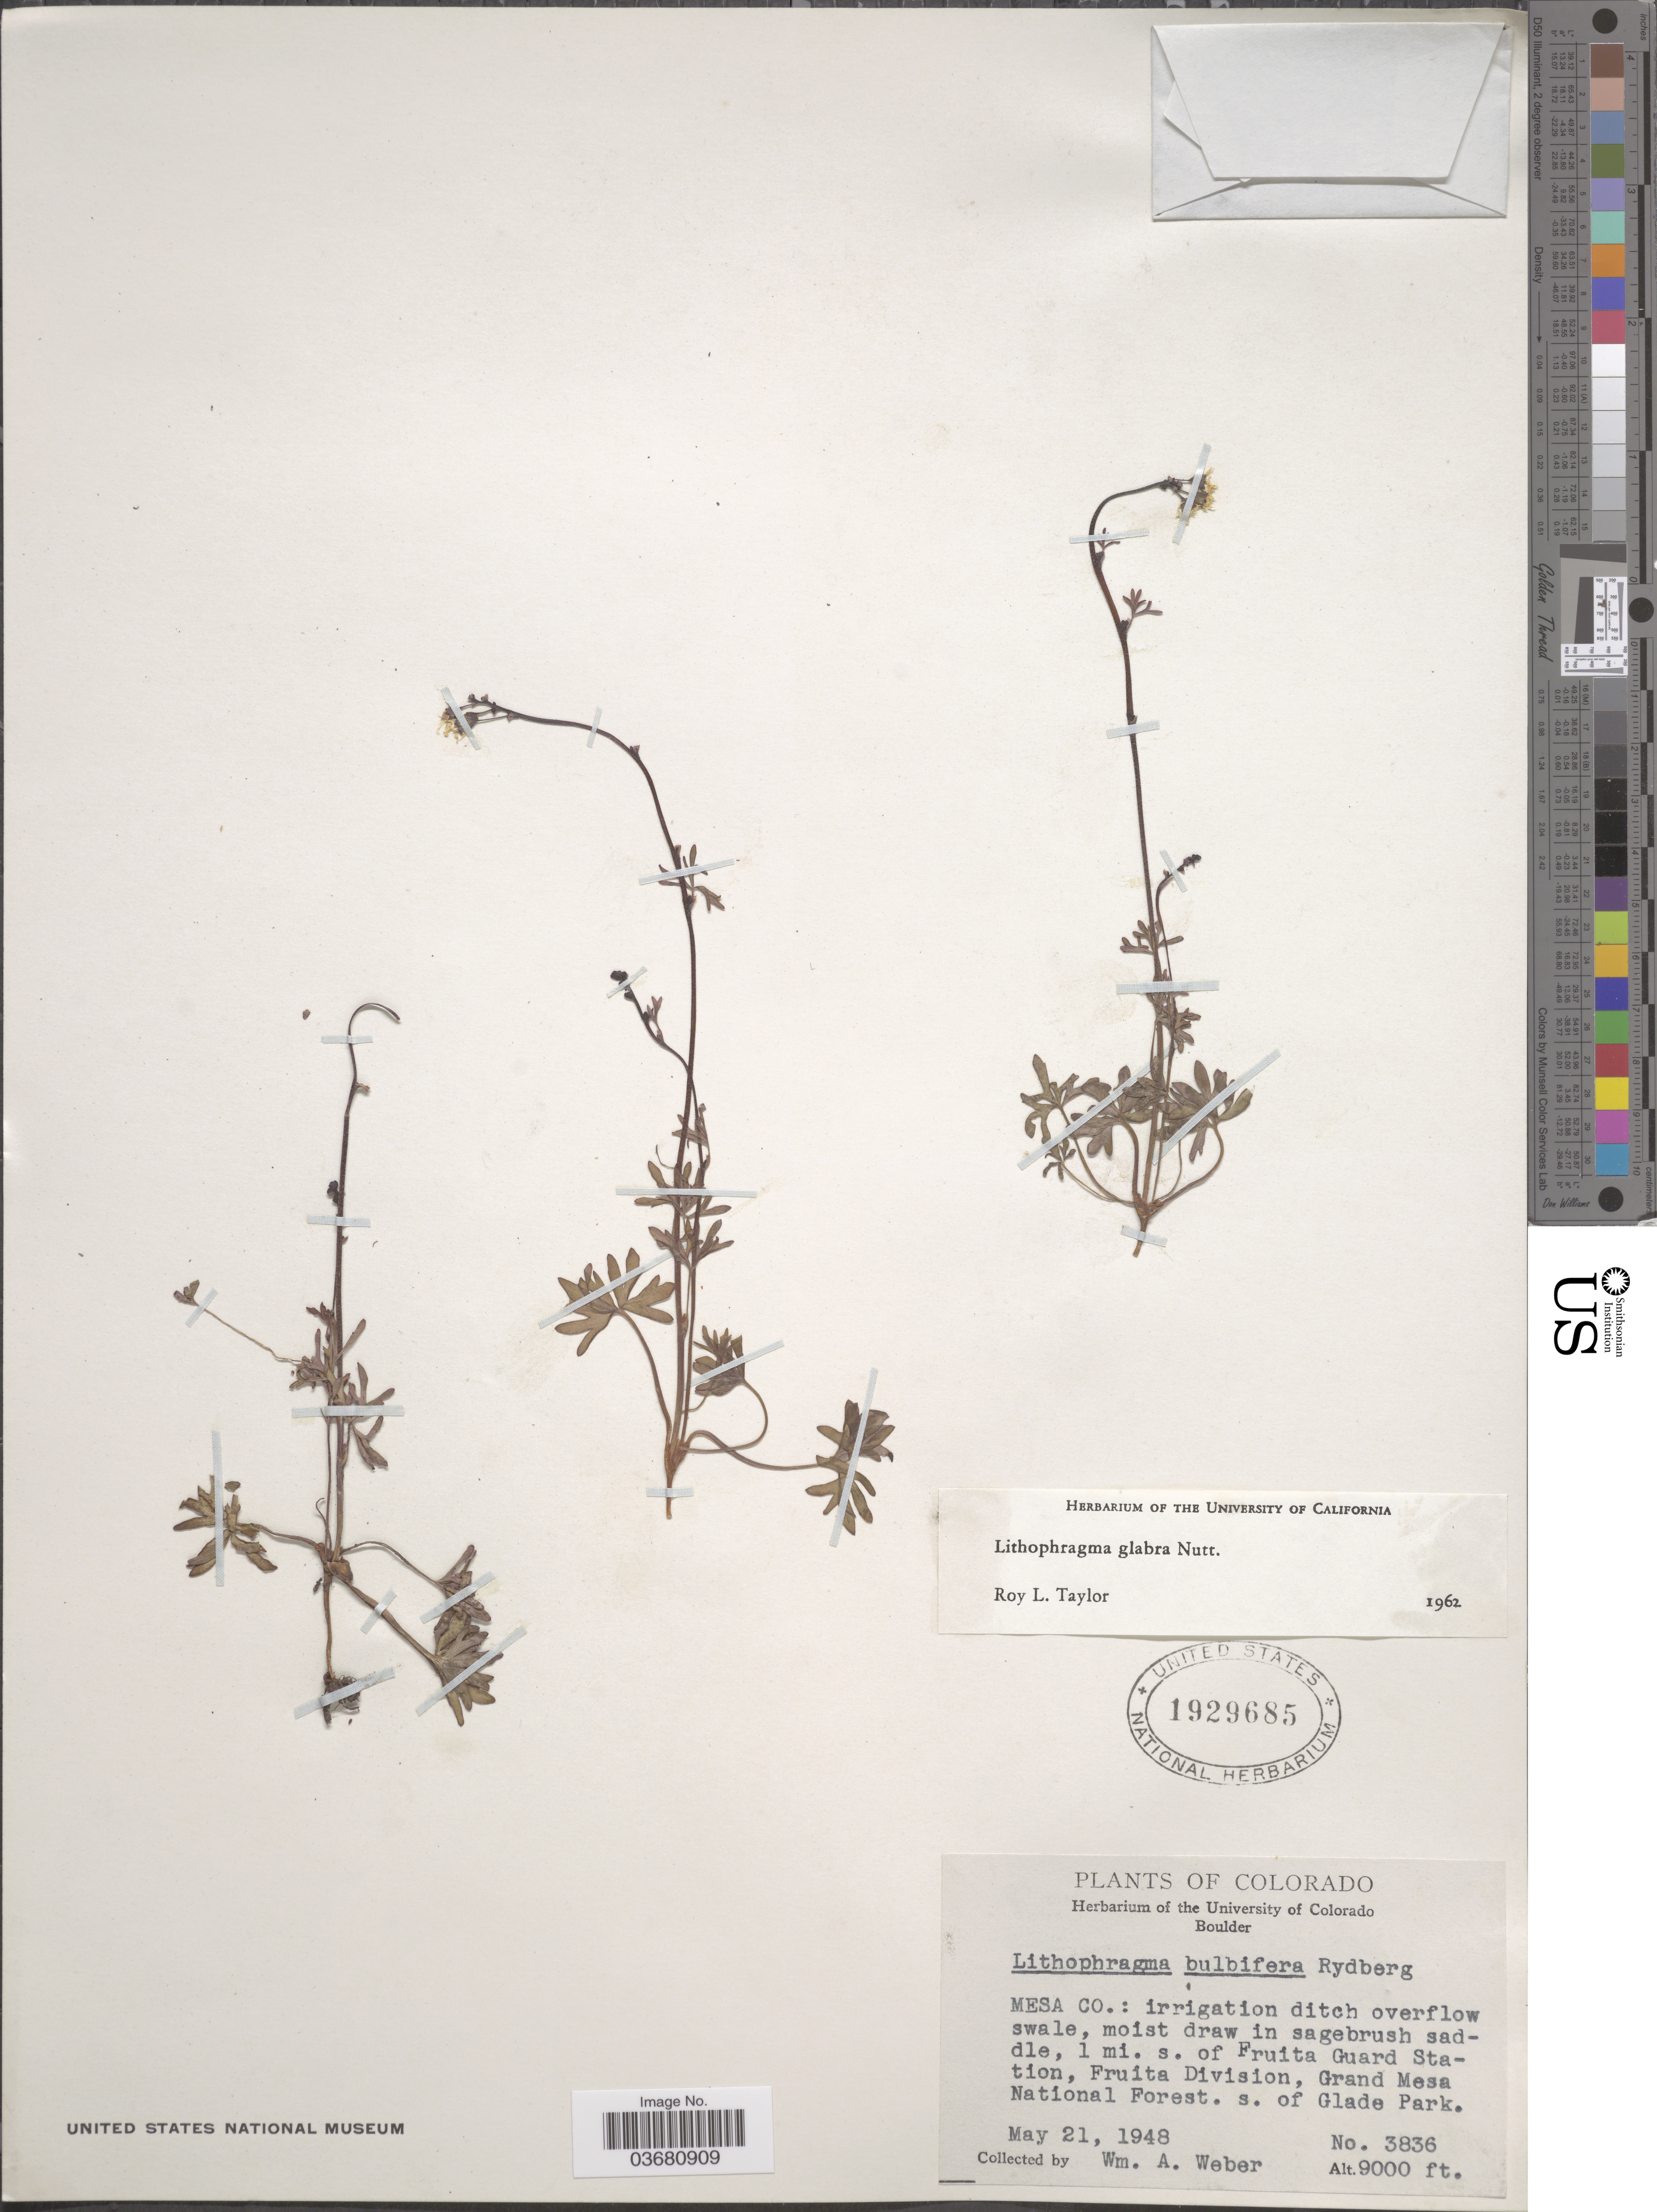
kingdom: Plantae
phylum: Tracheophyta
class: Magnoliopsida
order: Saxifragales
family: Saxifragaceae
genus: Lithophragma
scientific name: Lithophragma glabrum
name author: Nutt.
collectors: W. A. Weber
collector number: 3836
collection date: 1948-05-21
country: United States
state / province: Colorado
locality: Mesa Co.: irrigation ditch overflow swale, moist draw in sagebrush saddle, 1 mi. s. of Fruita Guard Station, Fruita Division, Grand Mesa National Forest. s. of Glade Park.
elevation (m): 2743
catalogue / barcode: US 1929685